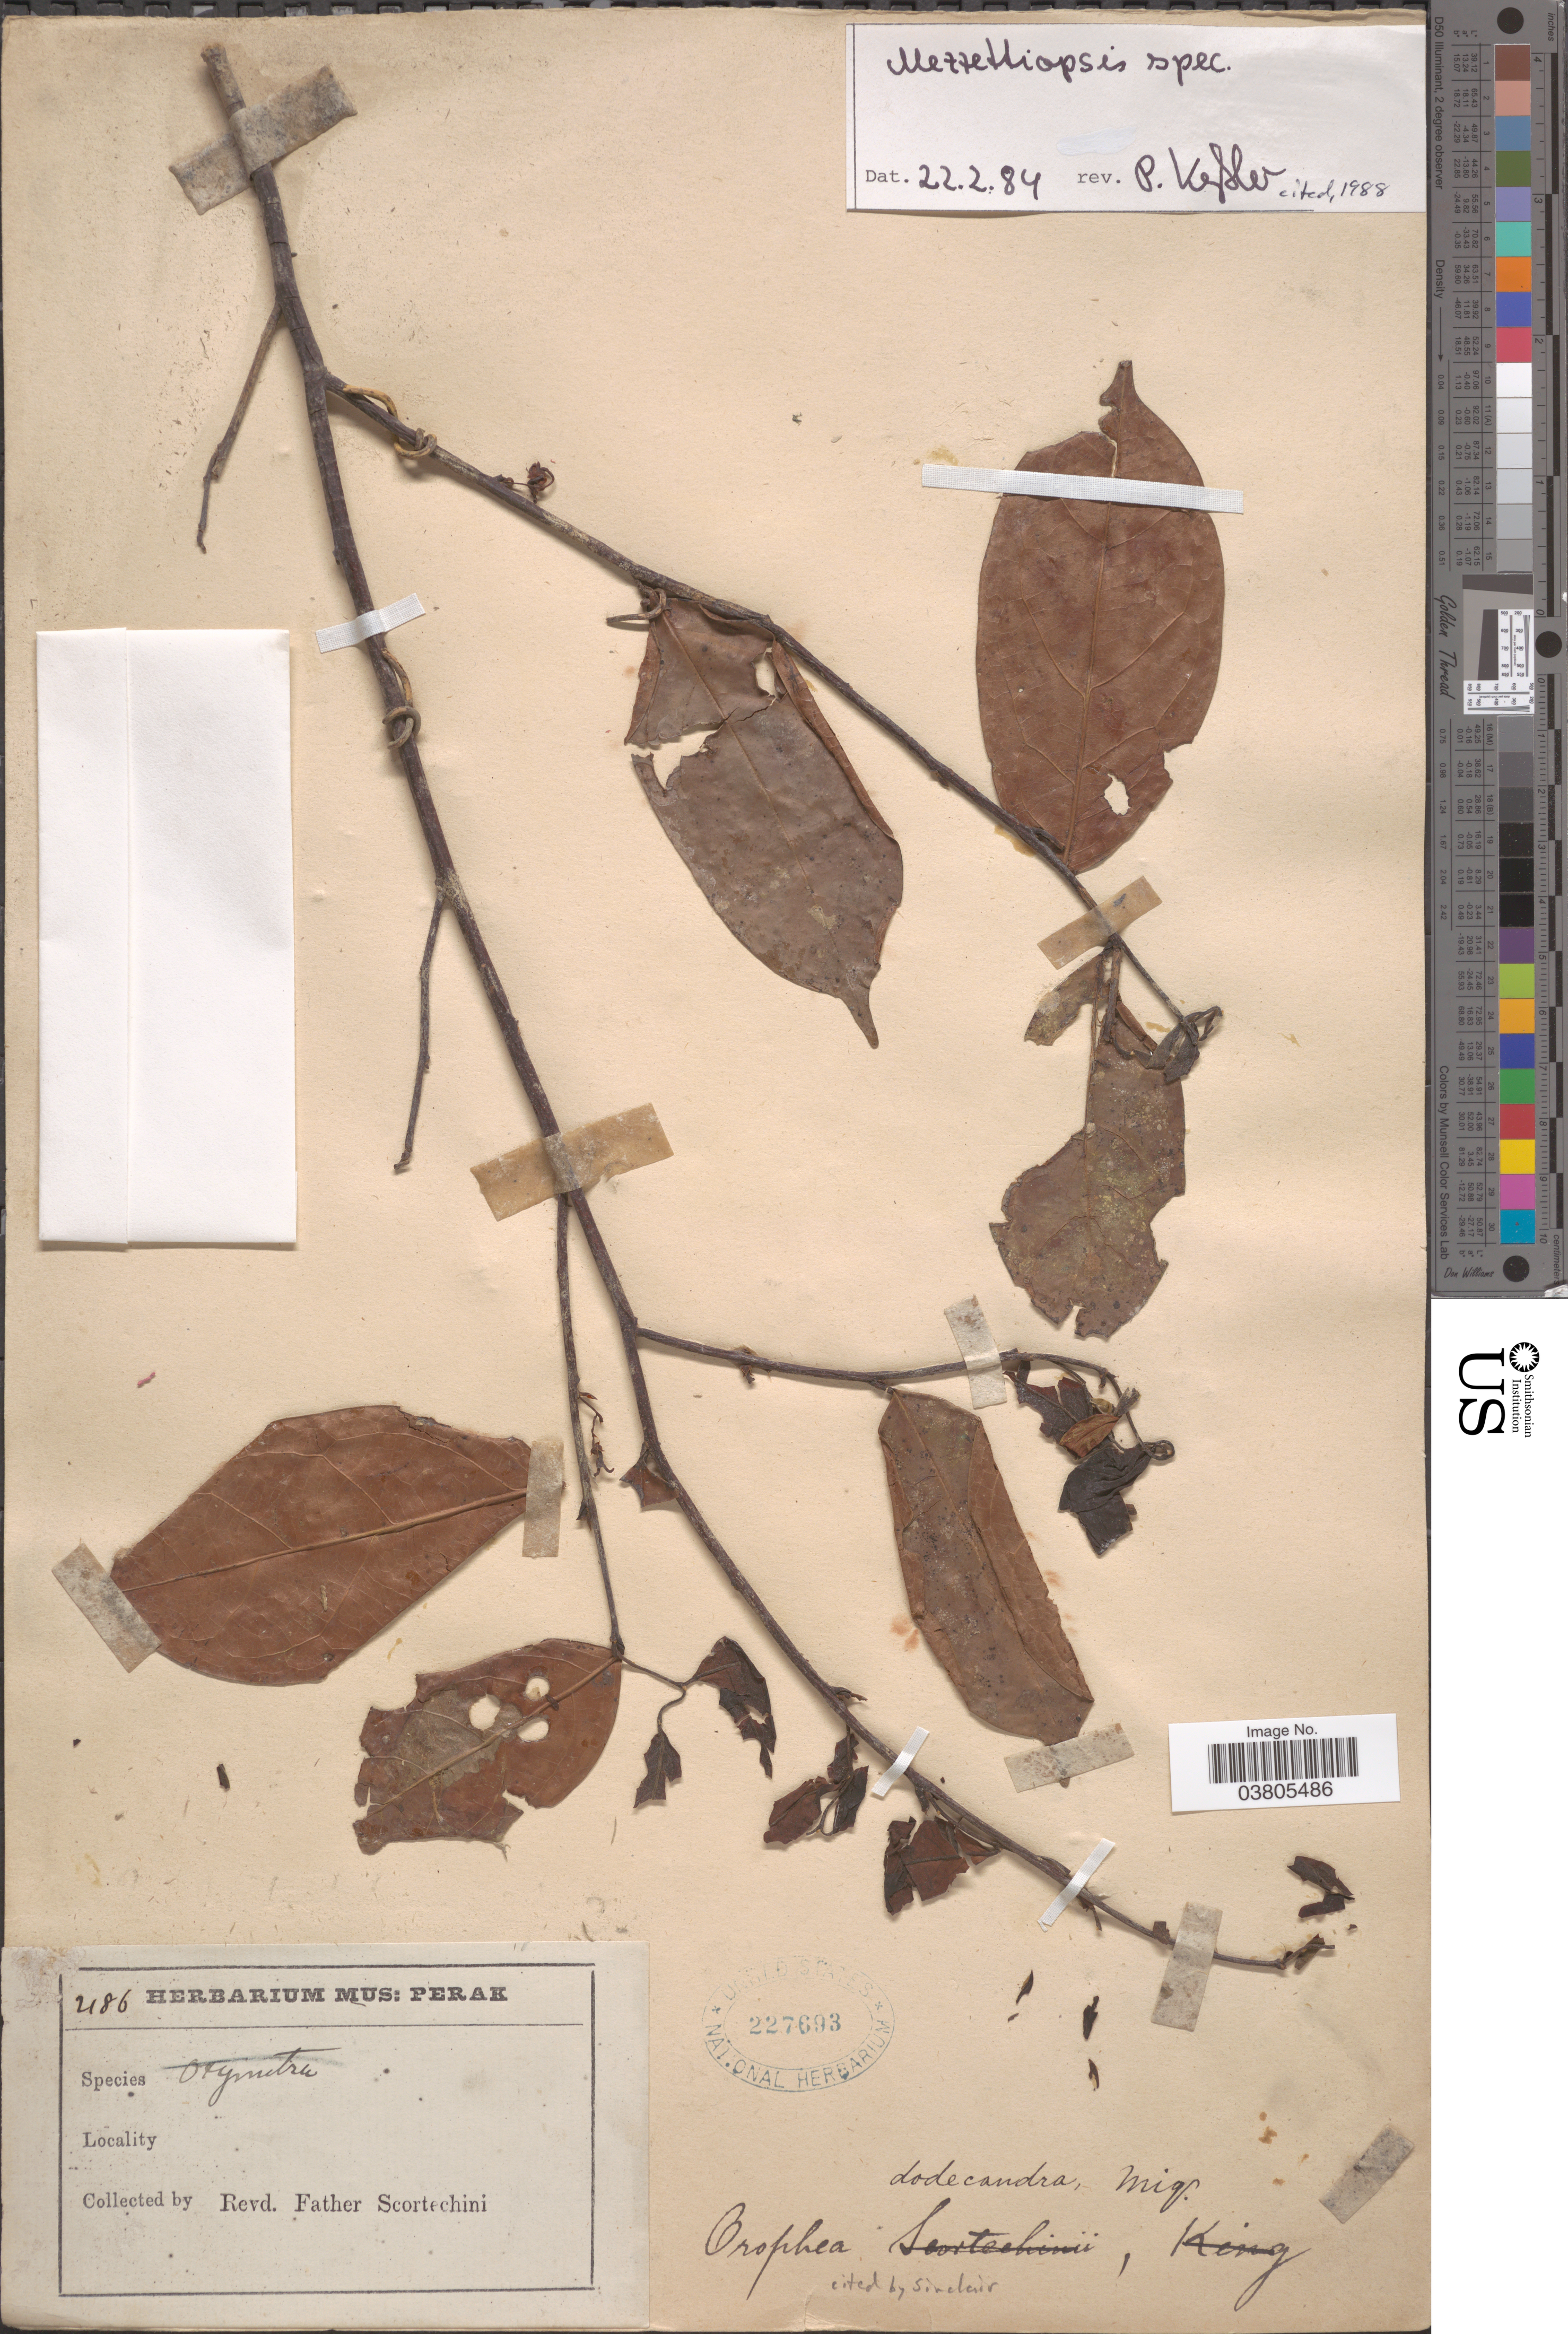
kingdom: Plantae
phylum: Tracheophyta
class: Magnoliopsida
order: Magnoliales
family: Annonaceae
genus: Orophea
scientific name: Orophea kingiana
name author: Leonardia & Kessler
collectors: Fr. Scortechini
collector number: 486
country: Malaysia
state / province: Perak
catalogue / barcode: US 227693